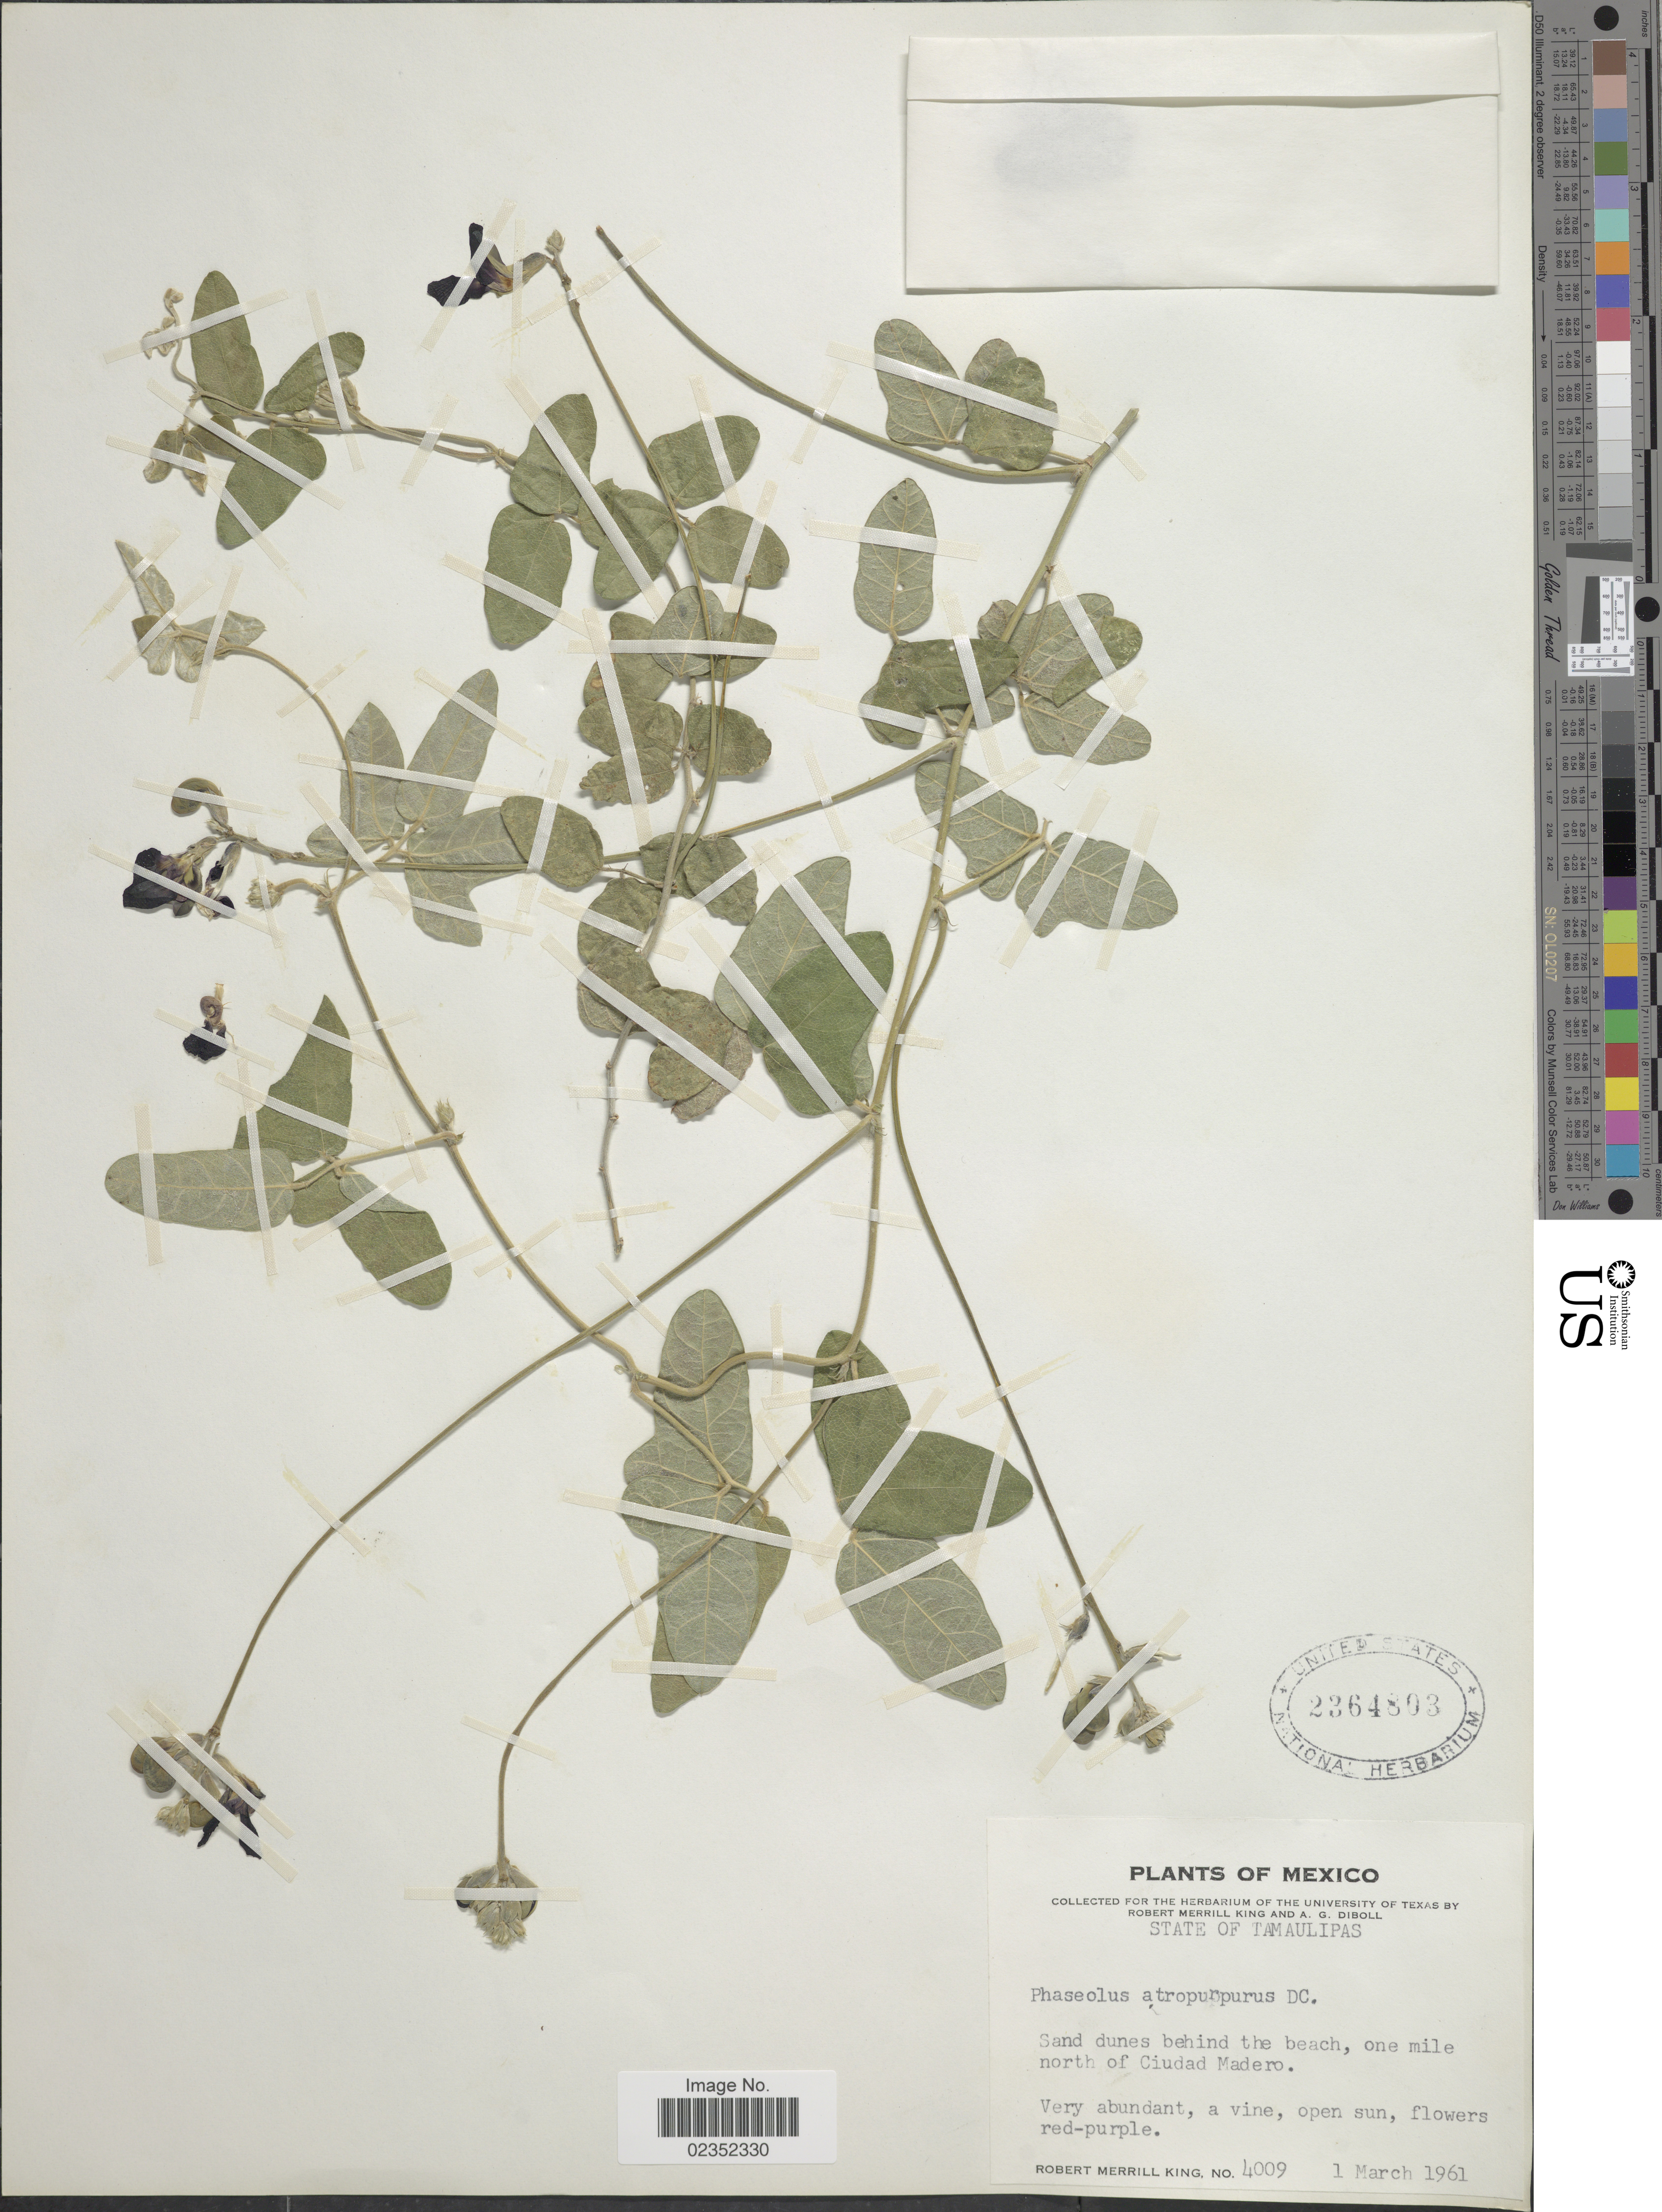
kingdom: Plantae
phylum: Tracheophyta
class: Magnoliopsida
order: Fabales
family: Fabaceae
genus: Macroptilium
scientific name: Macroptilium atropurpureum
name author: (DC.) Urb.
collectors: R. M. King & A. Diboll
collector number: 4009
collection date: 1961-03-01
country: Mexico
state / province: Tamaulipas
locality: State of Tamaulipas. Sand dunes behind the beach, one mile north of Ciudad Madero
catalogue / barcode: US 2364803